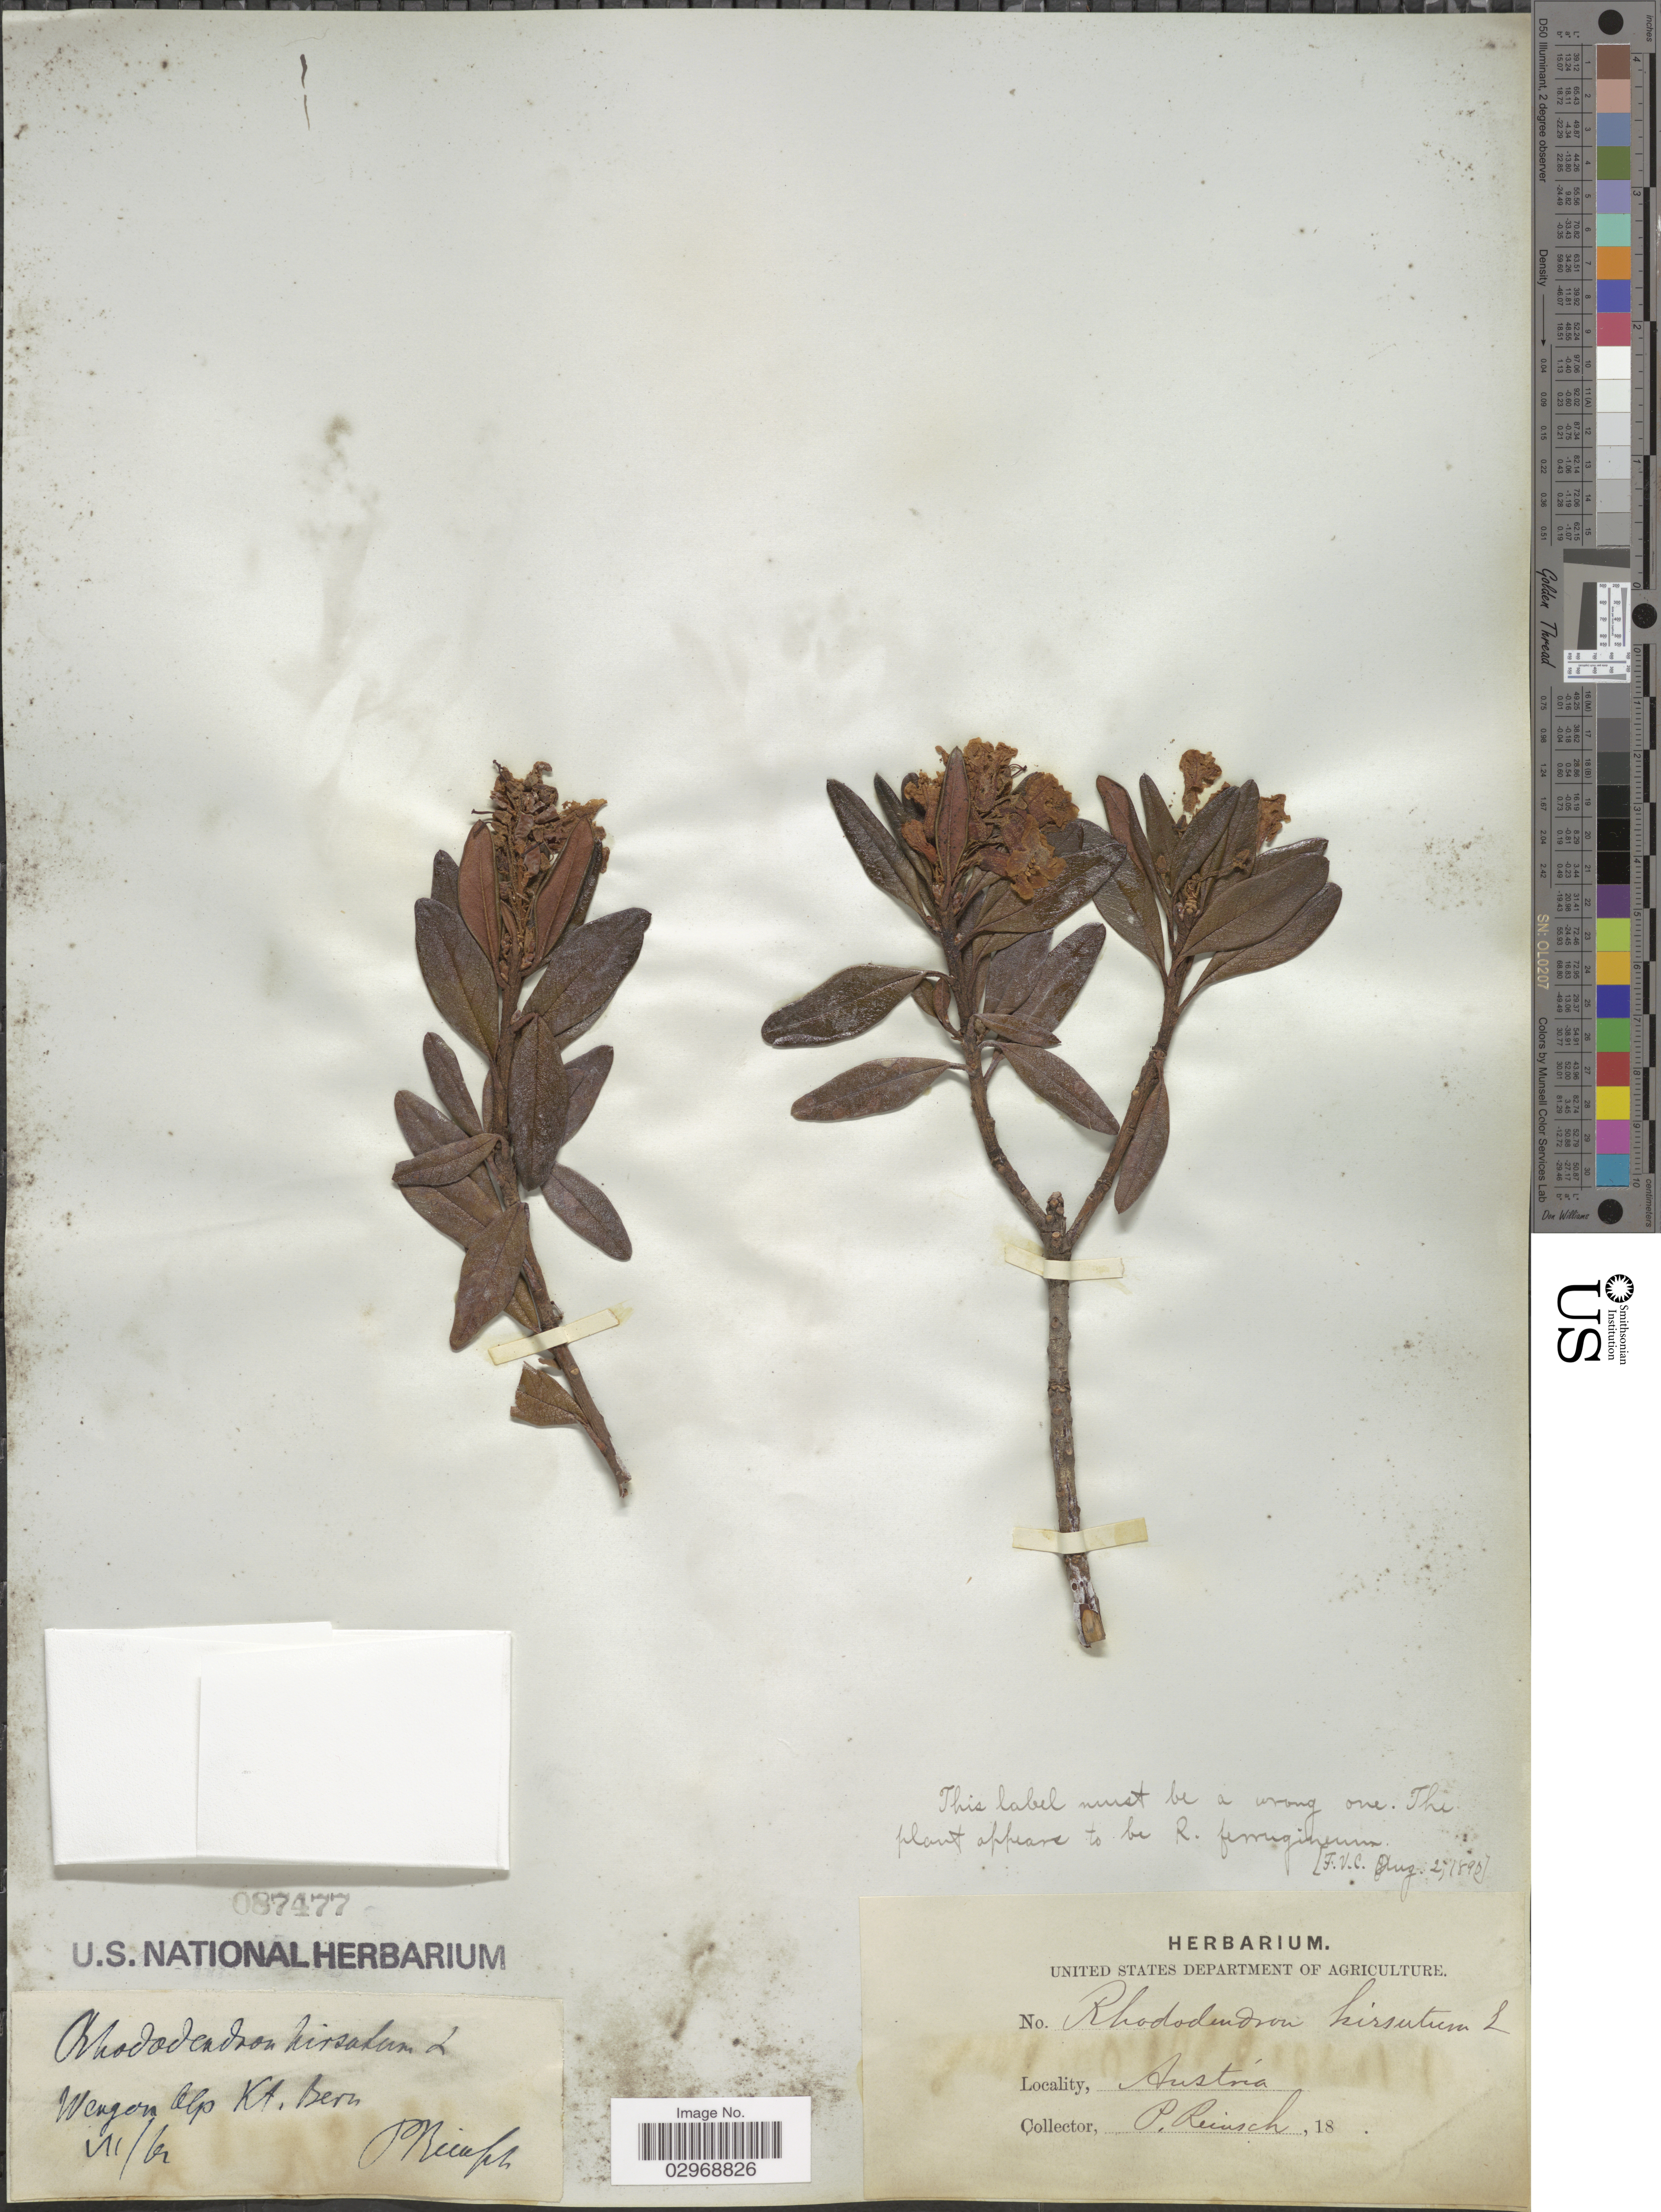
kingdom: Plantae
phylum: Tracheophyta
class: Magnoliopsida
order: Ericales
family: Ericaceae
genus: Rhododendron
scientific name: Rhododendron ferrugineum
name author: L.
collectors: P. Reinsch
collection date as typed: Transcribed d/m/y: /7/62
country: Austria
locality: Wengon Alp Kt. Bern.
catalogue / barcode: US 87477